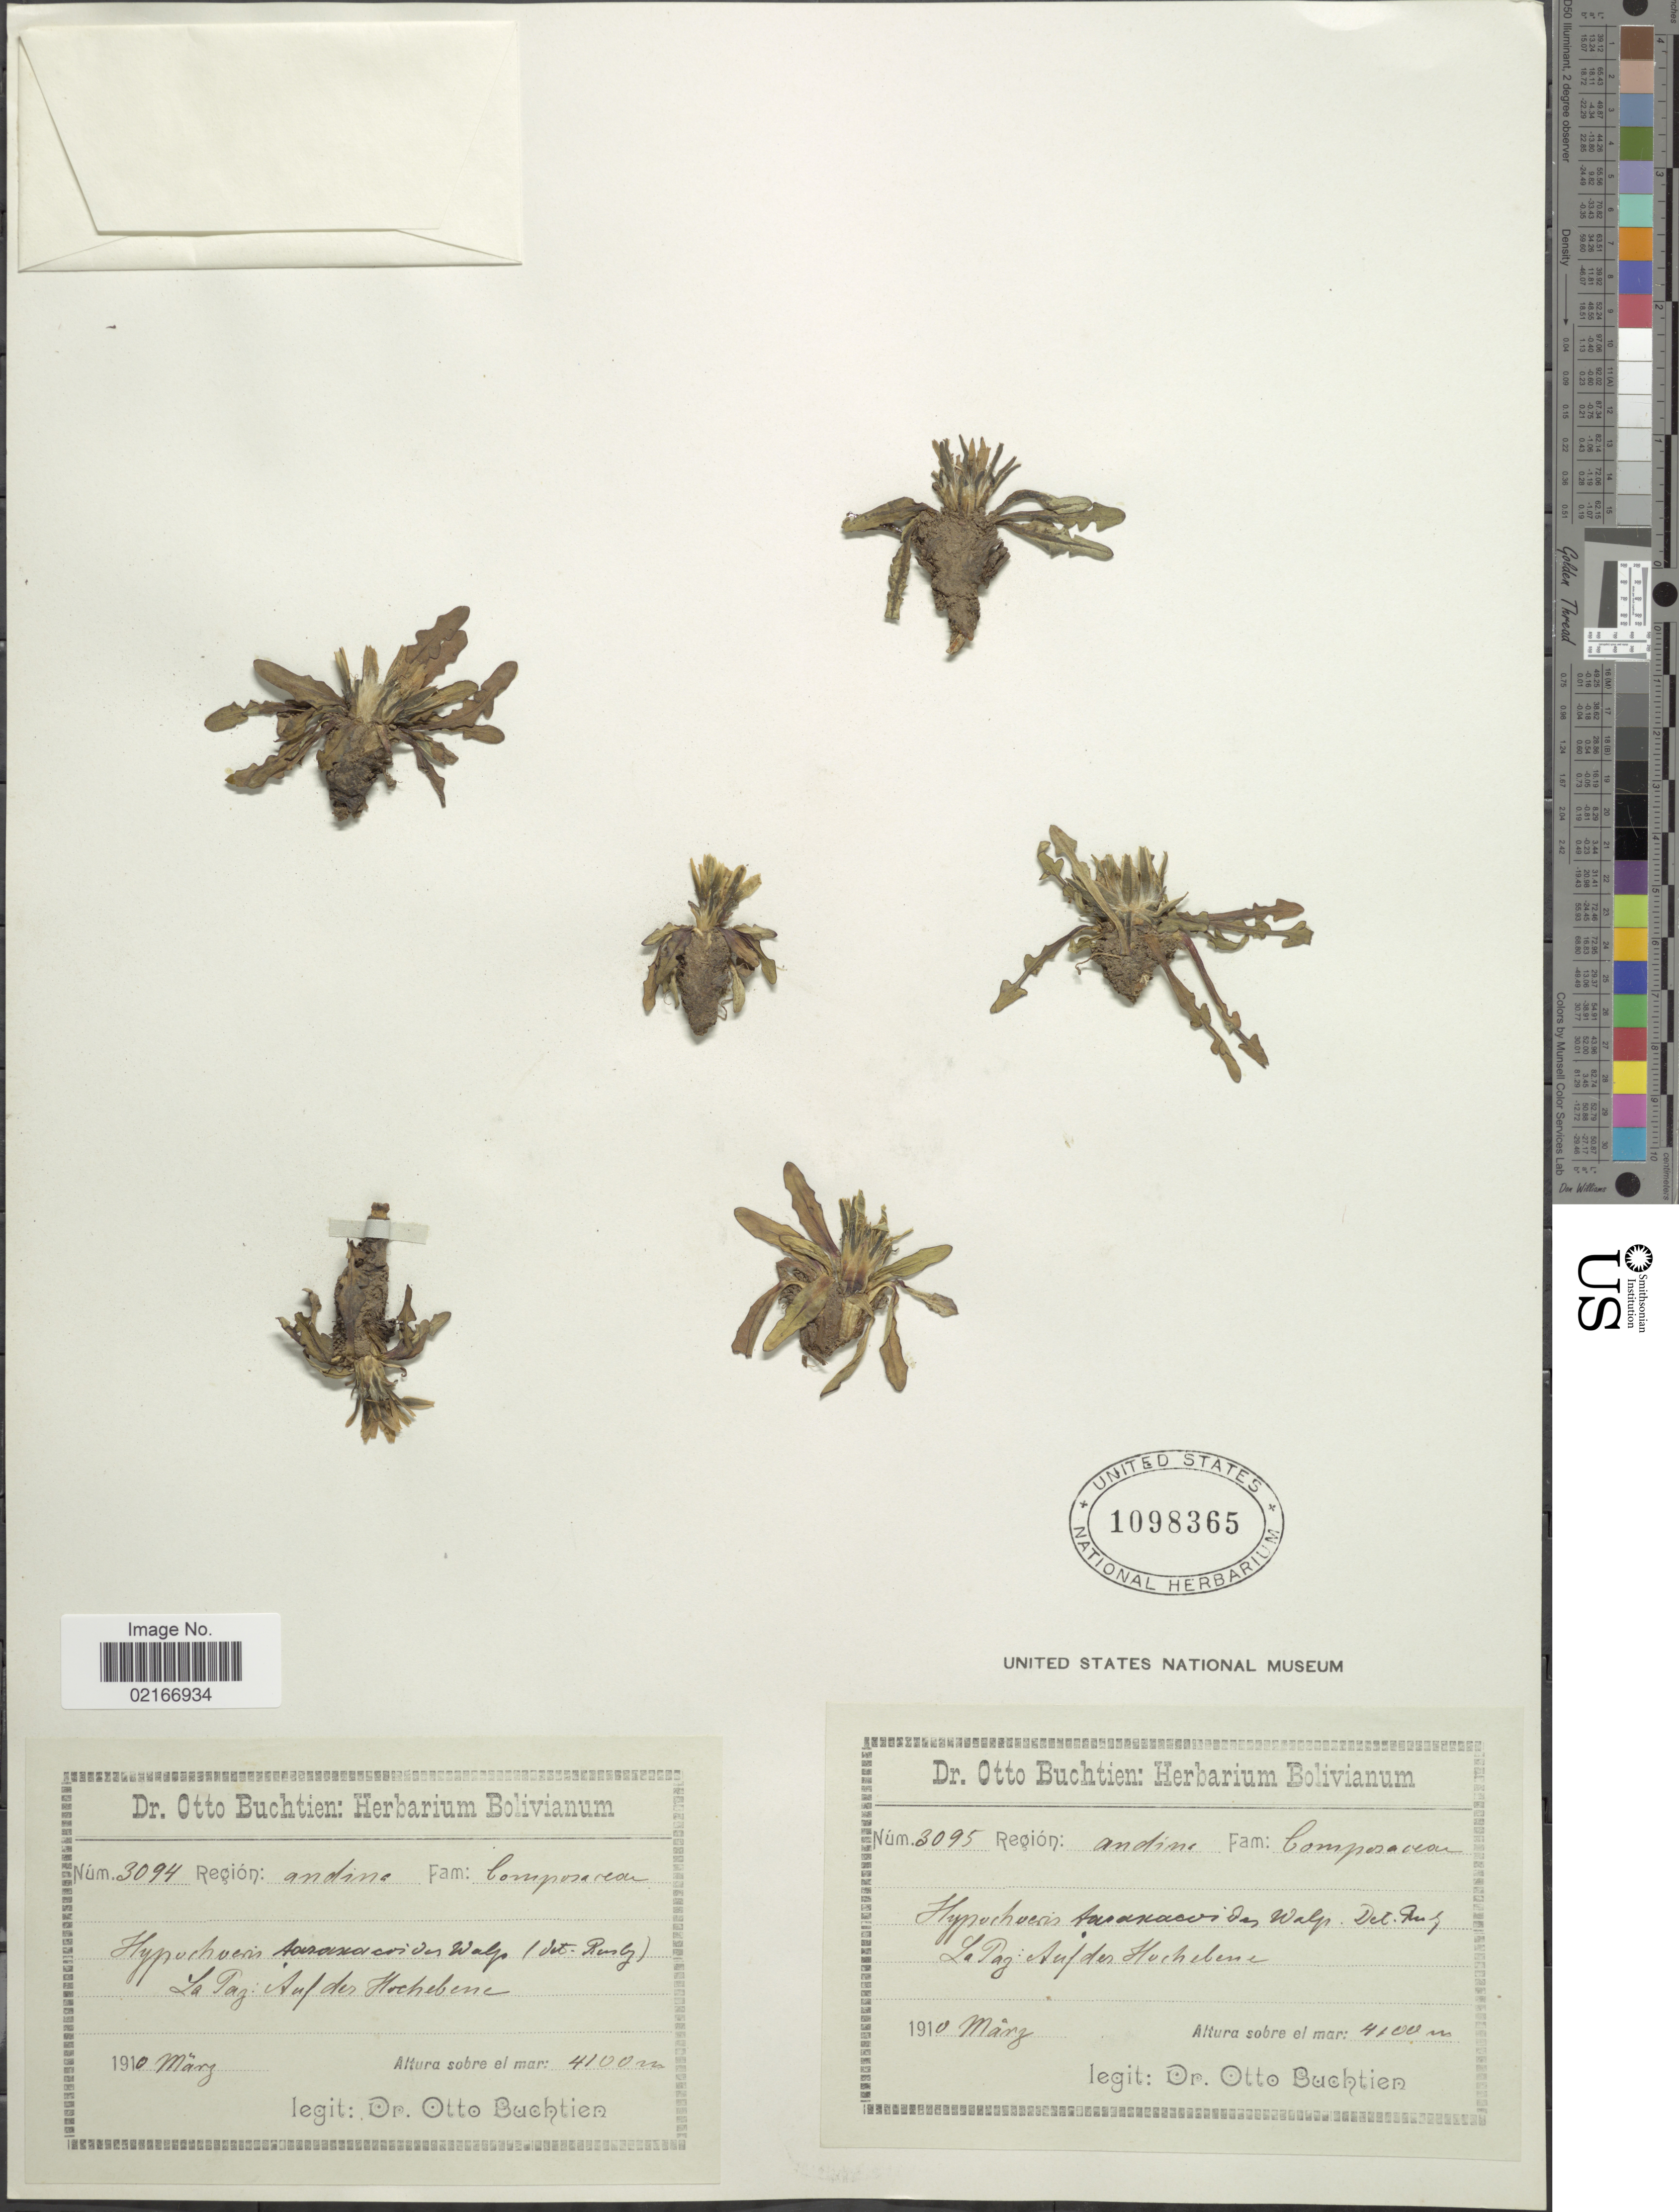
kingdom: Plantae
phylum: Tracheophyta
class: Magnoliopsida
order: Asterales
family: Asteraceae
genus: Hypochaeris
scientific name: Hypochaeris taraxacoides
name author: Ball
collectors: O. Buchtien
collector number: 3095/3094*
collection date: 1910-03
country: Bolivia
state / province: La Paz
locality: Región: andine. Auf der Hochebene (on the plateau)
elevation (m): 4100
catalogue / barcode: US 1098365